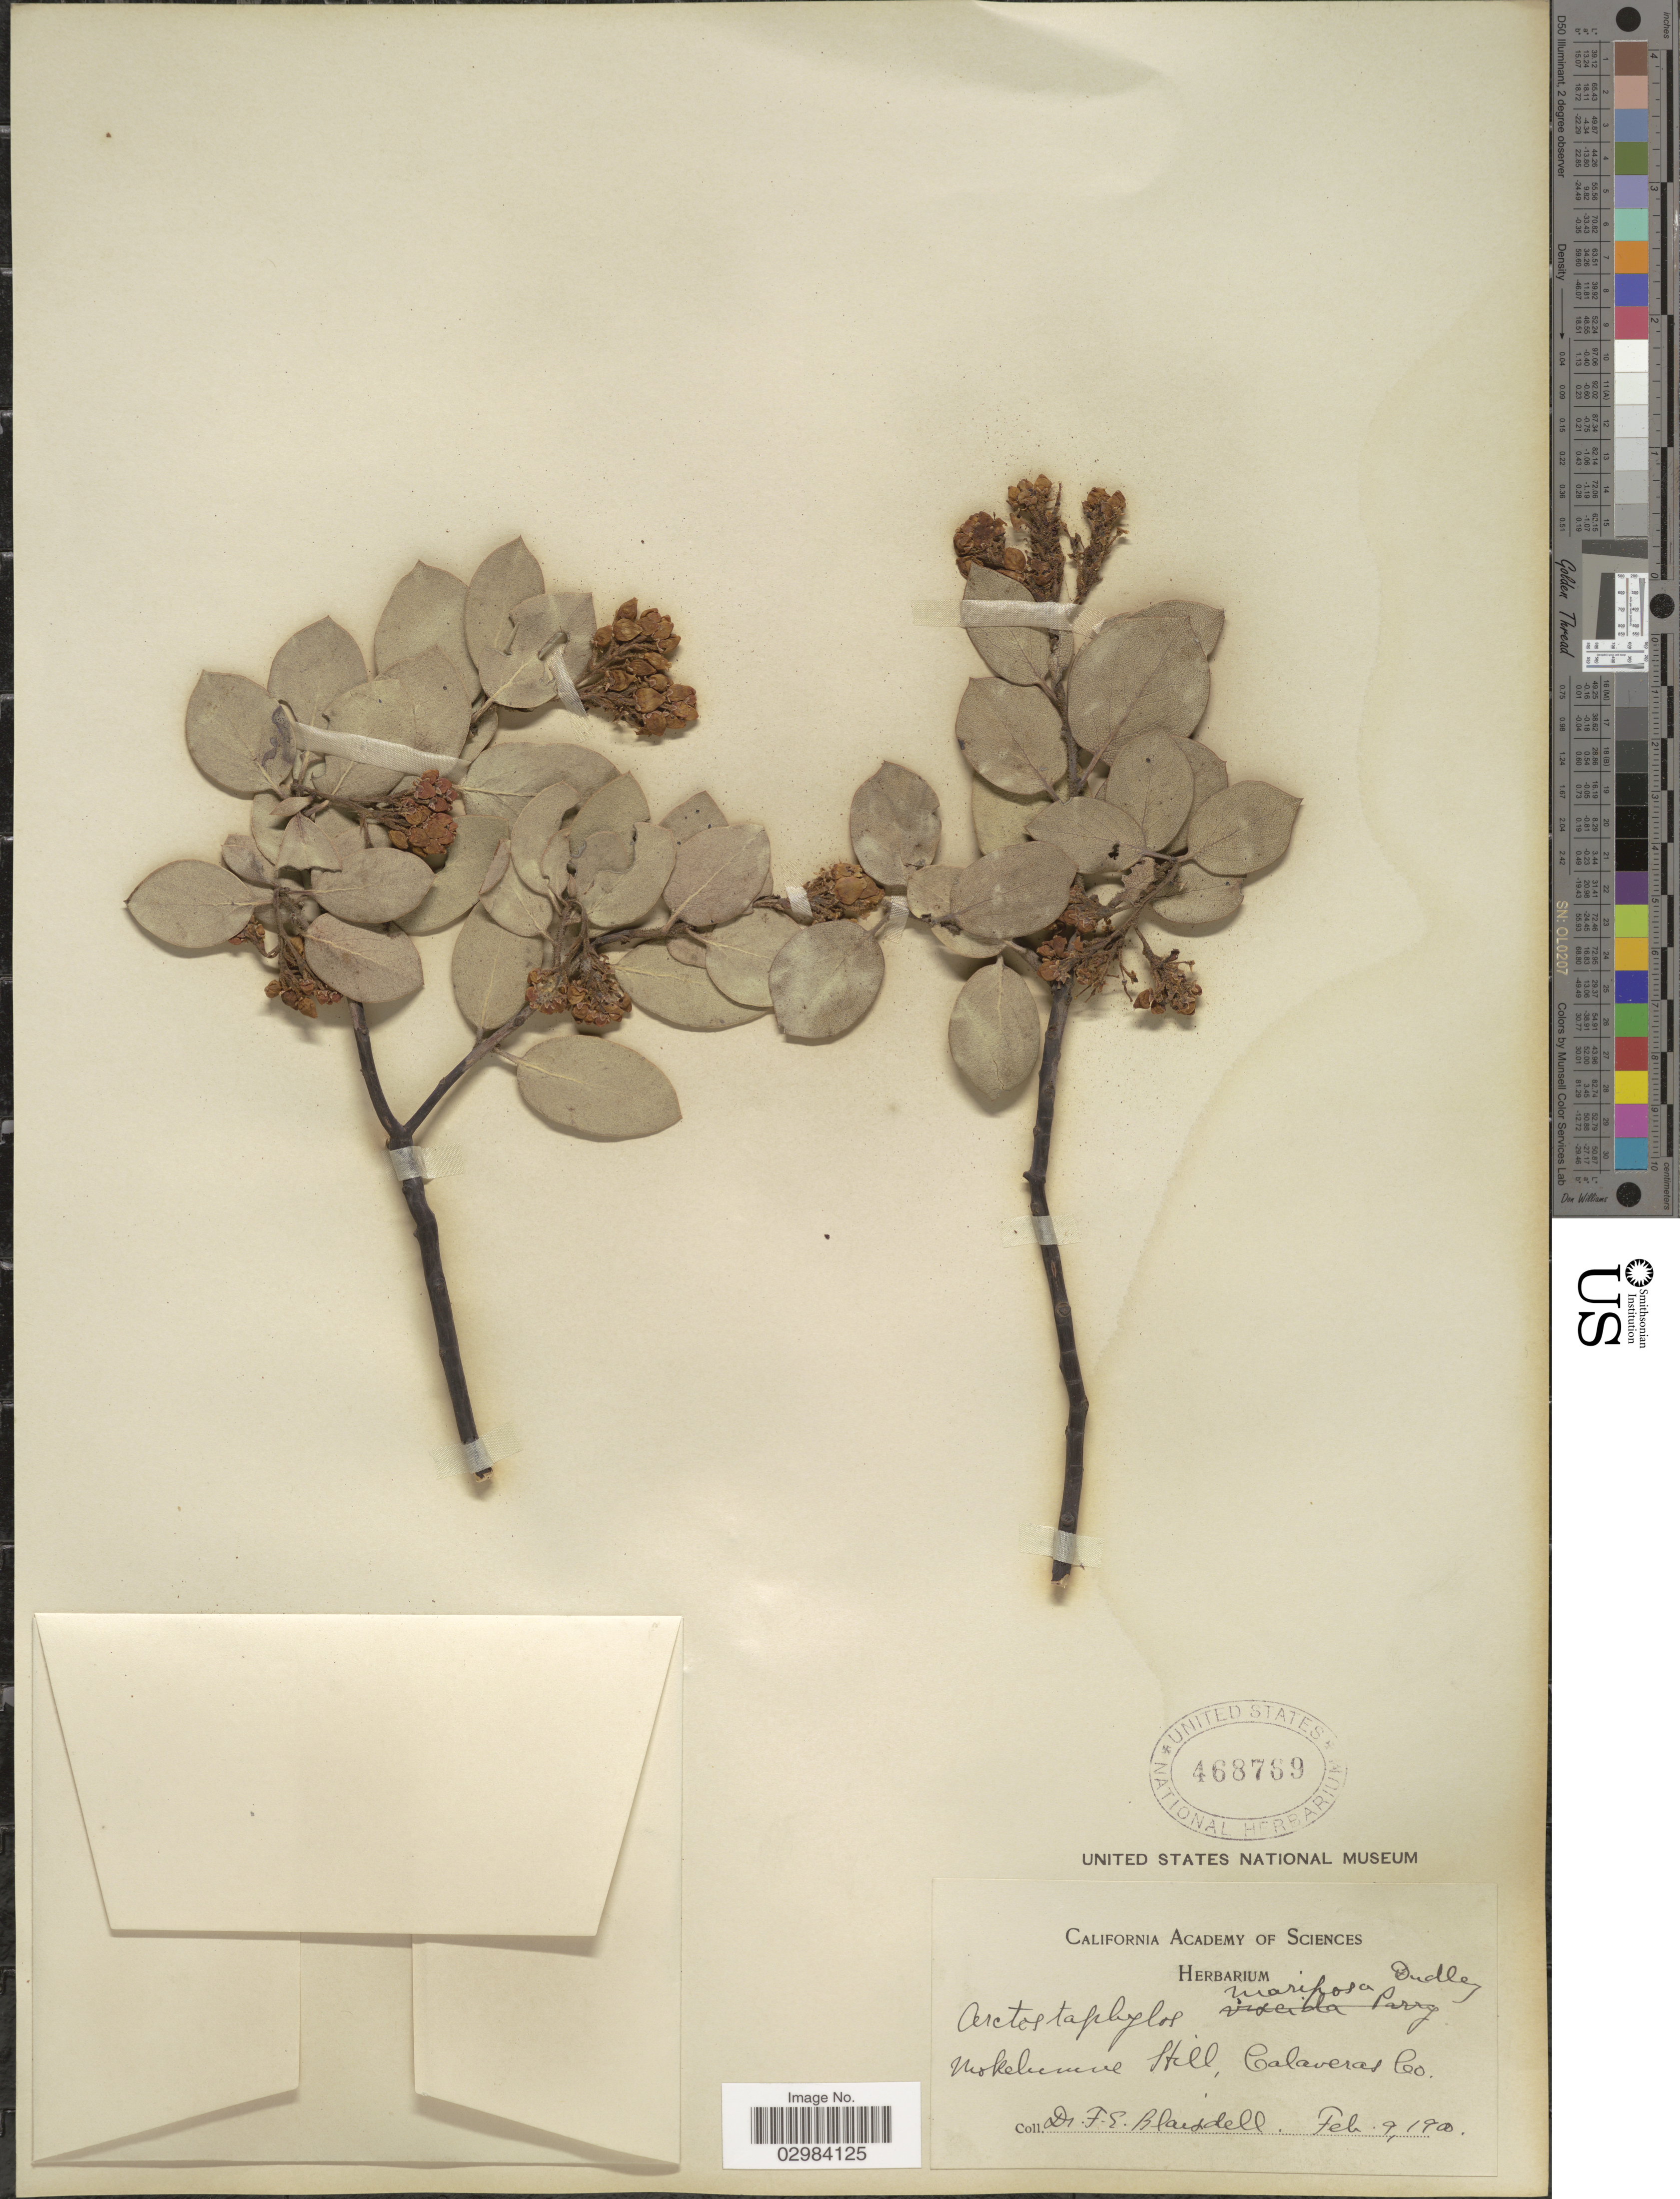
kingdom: Plantae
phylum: Tracheophyta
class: Magnoliopsida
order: Ericales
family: Ericaceae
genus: Arctostaphylos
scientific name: Arctostaphylos mariposa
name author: Dudley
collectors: F. Blaisdell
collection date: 1900-02-09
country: United States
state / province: California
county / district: Calaveras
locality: Mokelumne Hill, Calaveras Co.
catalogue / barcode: US 468769